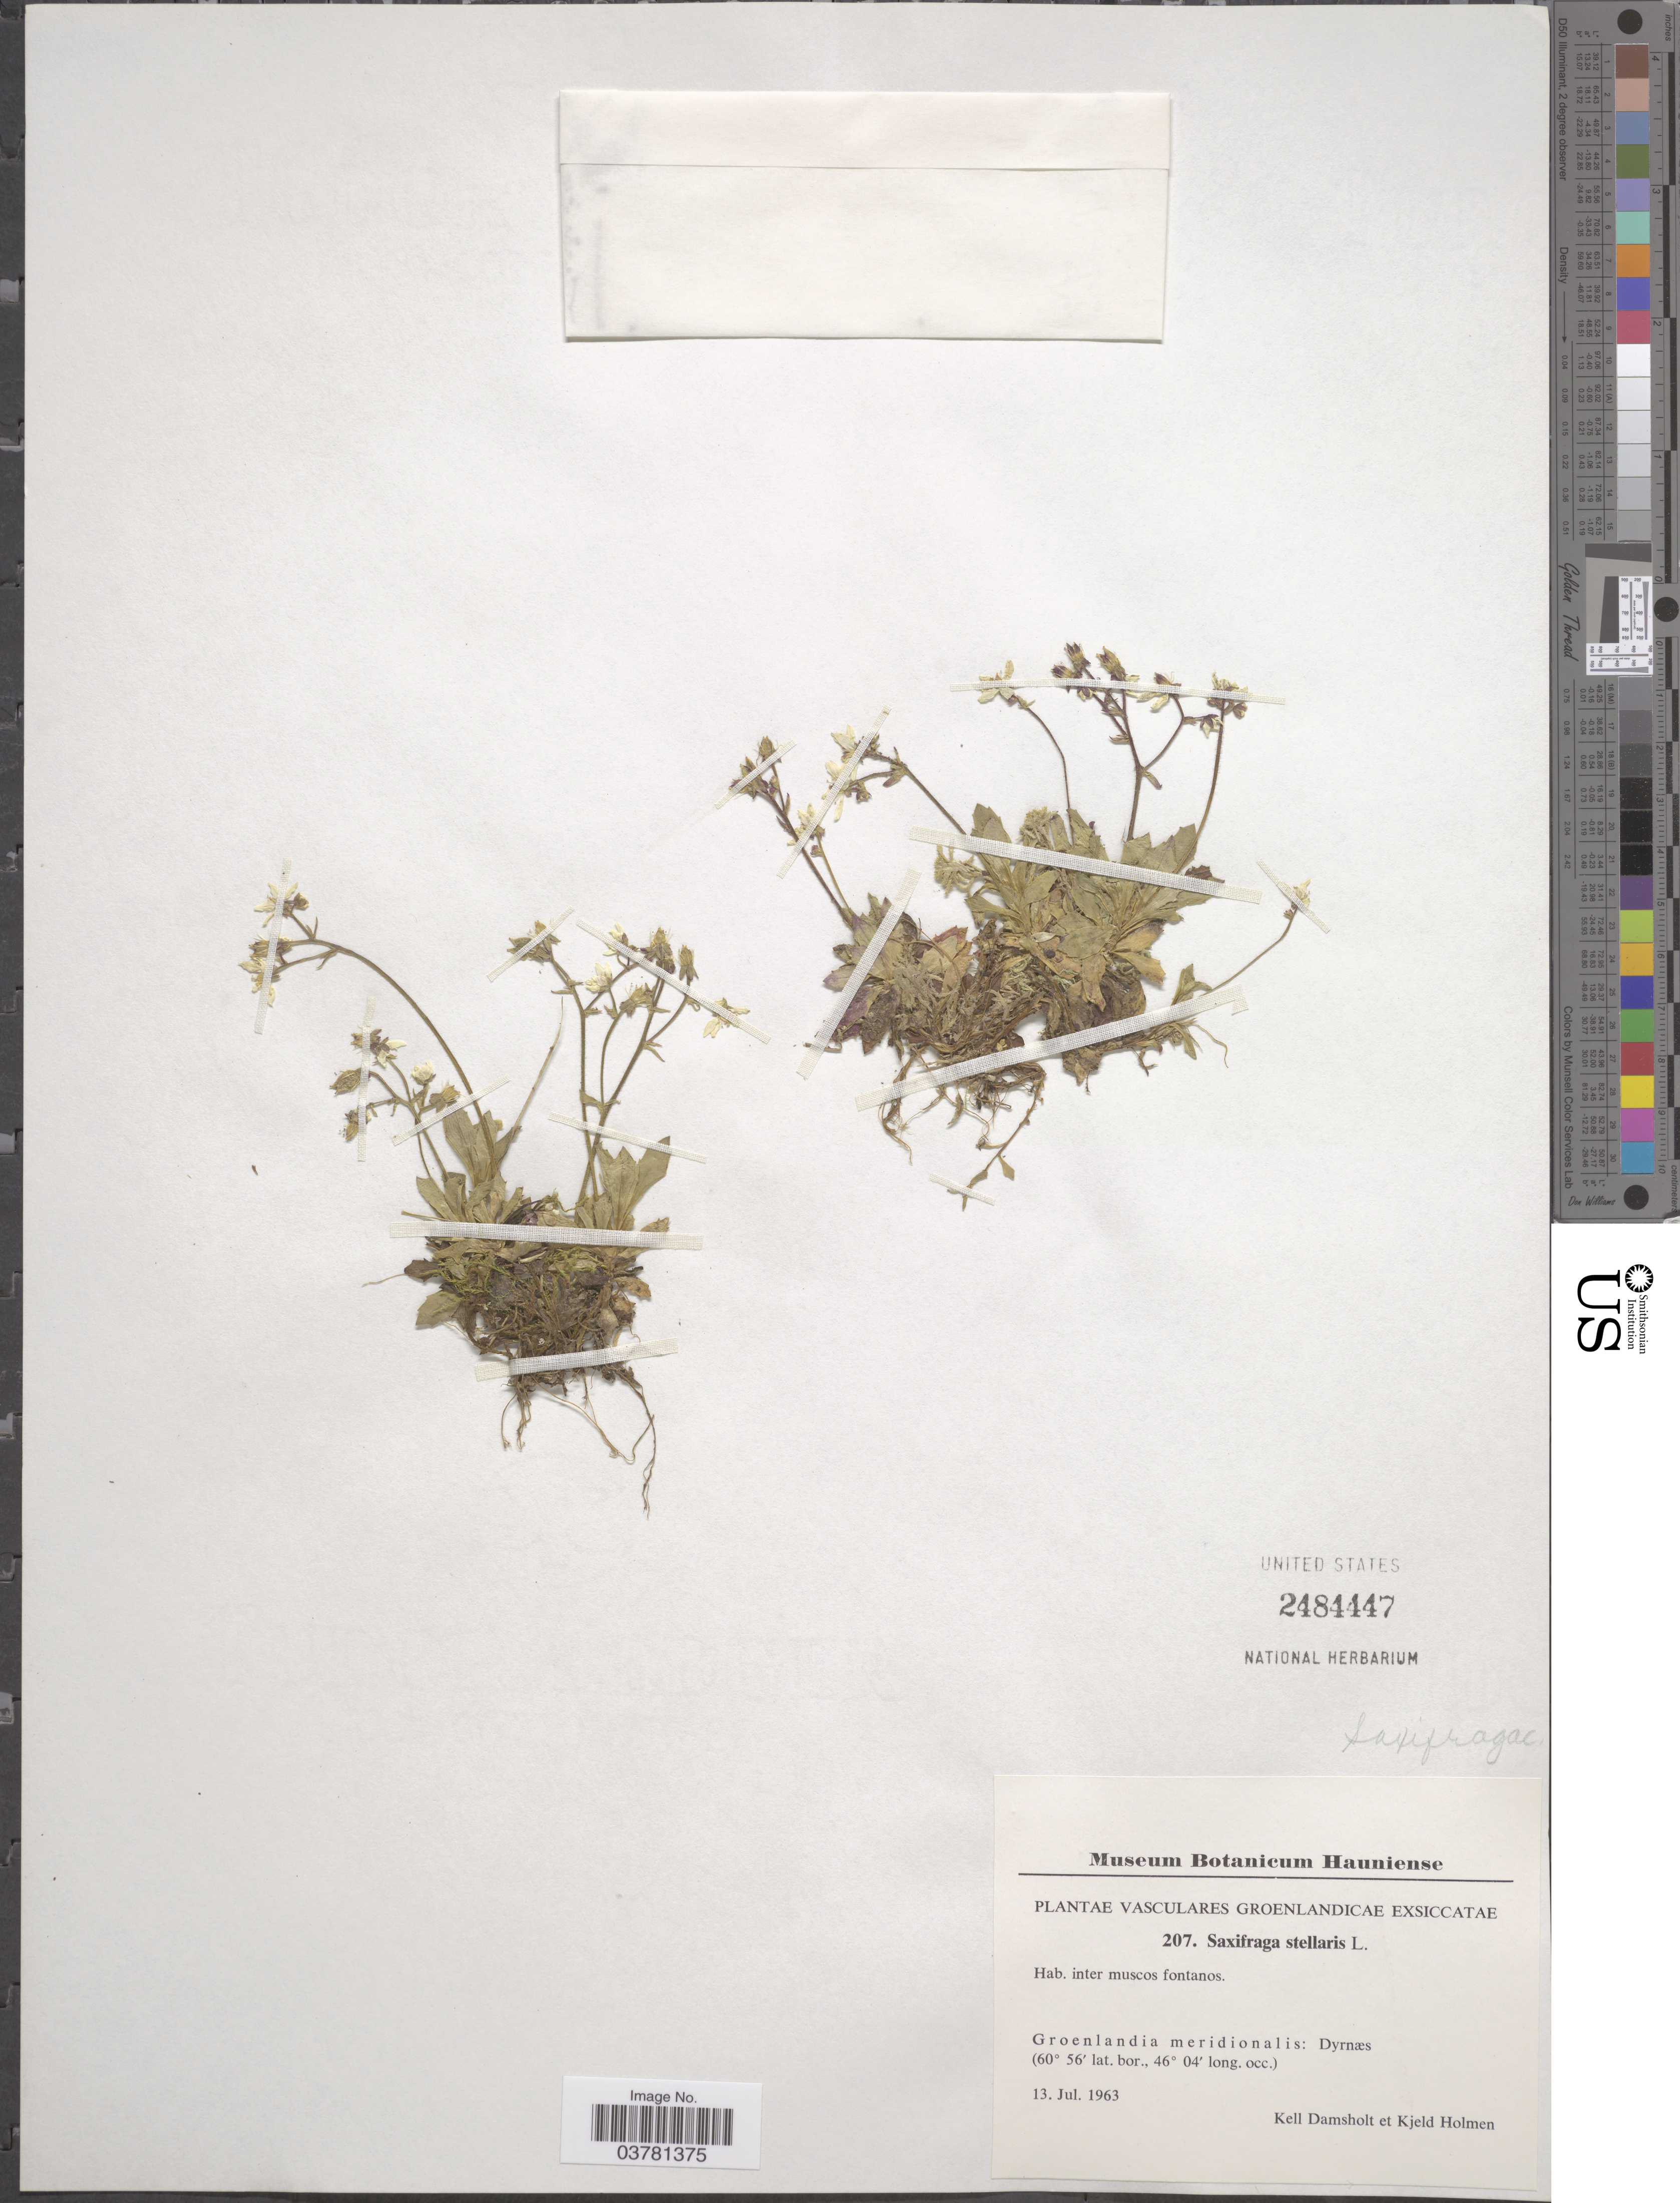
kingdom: Plantae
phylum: Tracheophyta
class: Magnoliopsida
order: Saxifragales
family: Saxifragaceae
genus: Micranthes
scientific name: Micranthes stellaris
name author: (L.) Galasso et al.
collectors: K. Damsholt & K. A. Holmen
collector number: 207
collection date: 1963-07-13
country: Greenland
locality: Groenlandia meridionalis: Dyrnæs.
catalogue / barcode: US 2484447